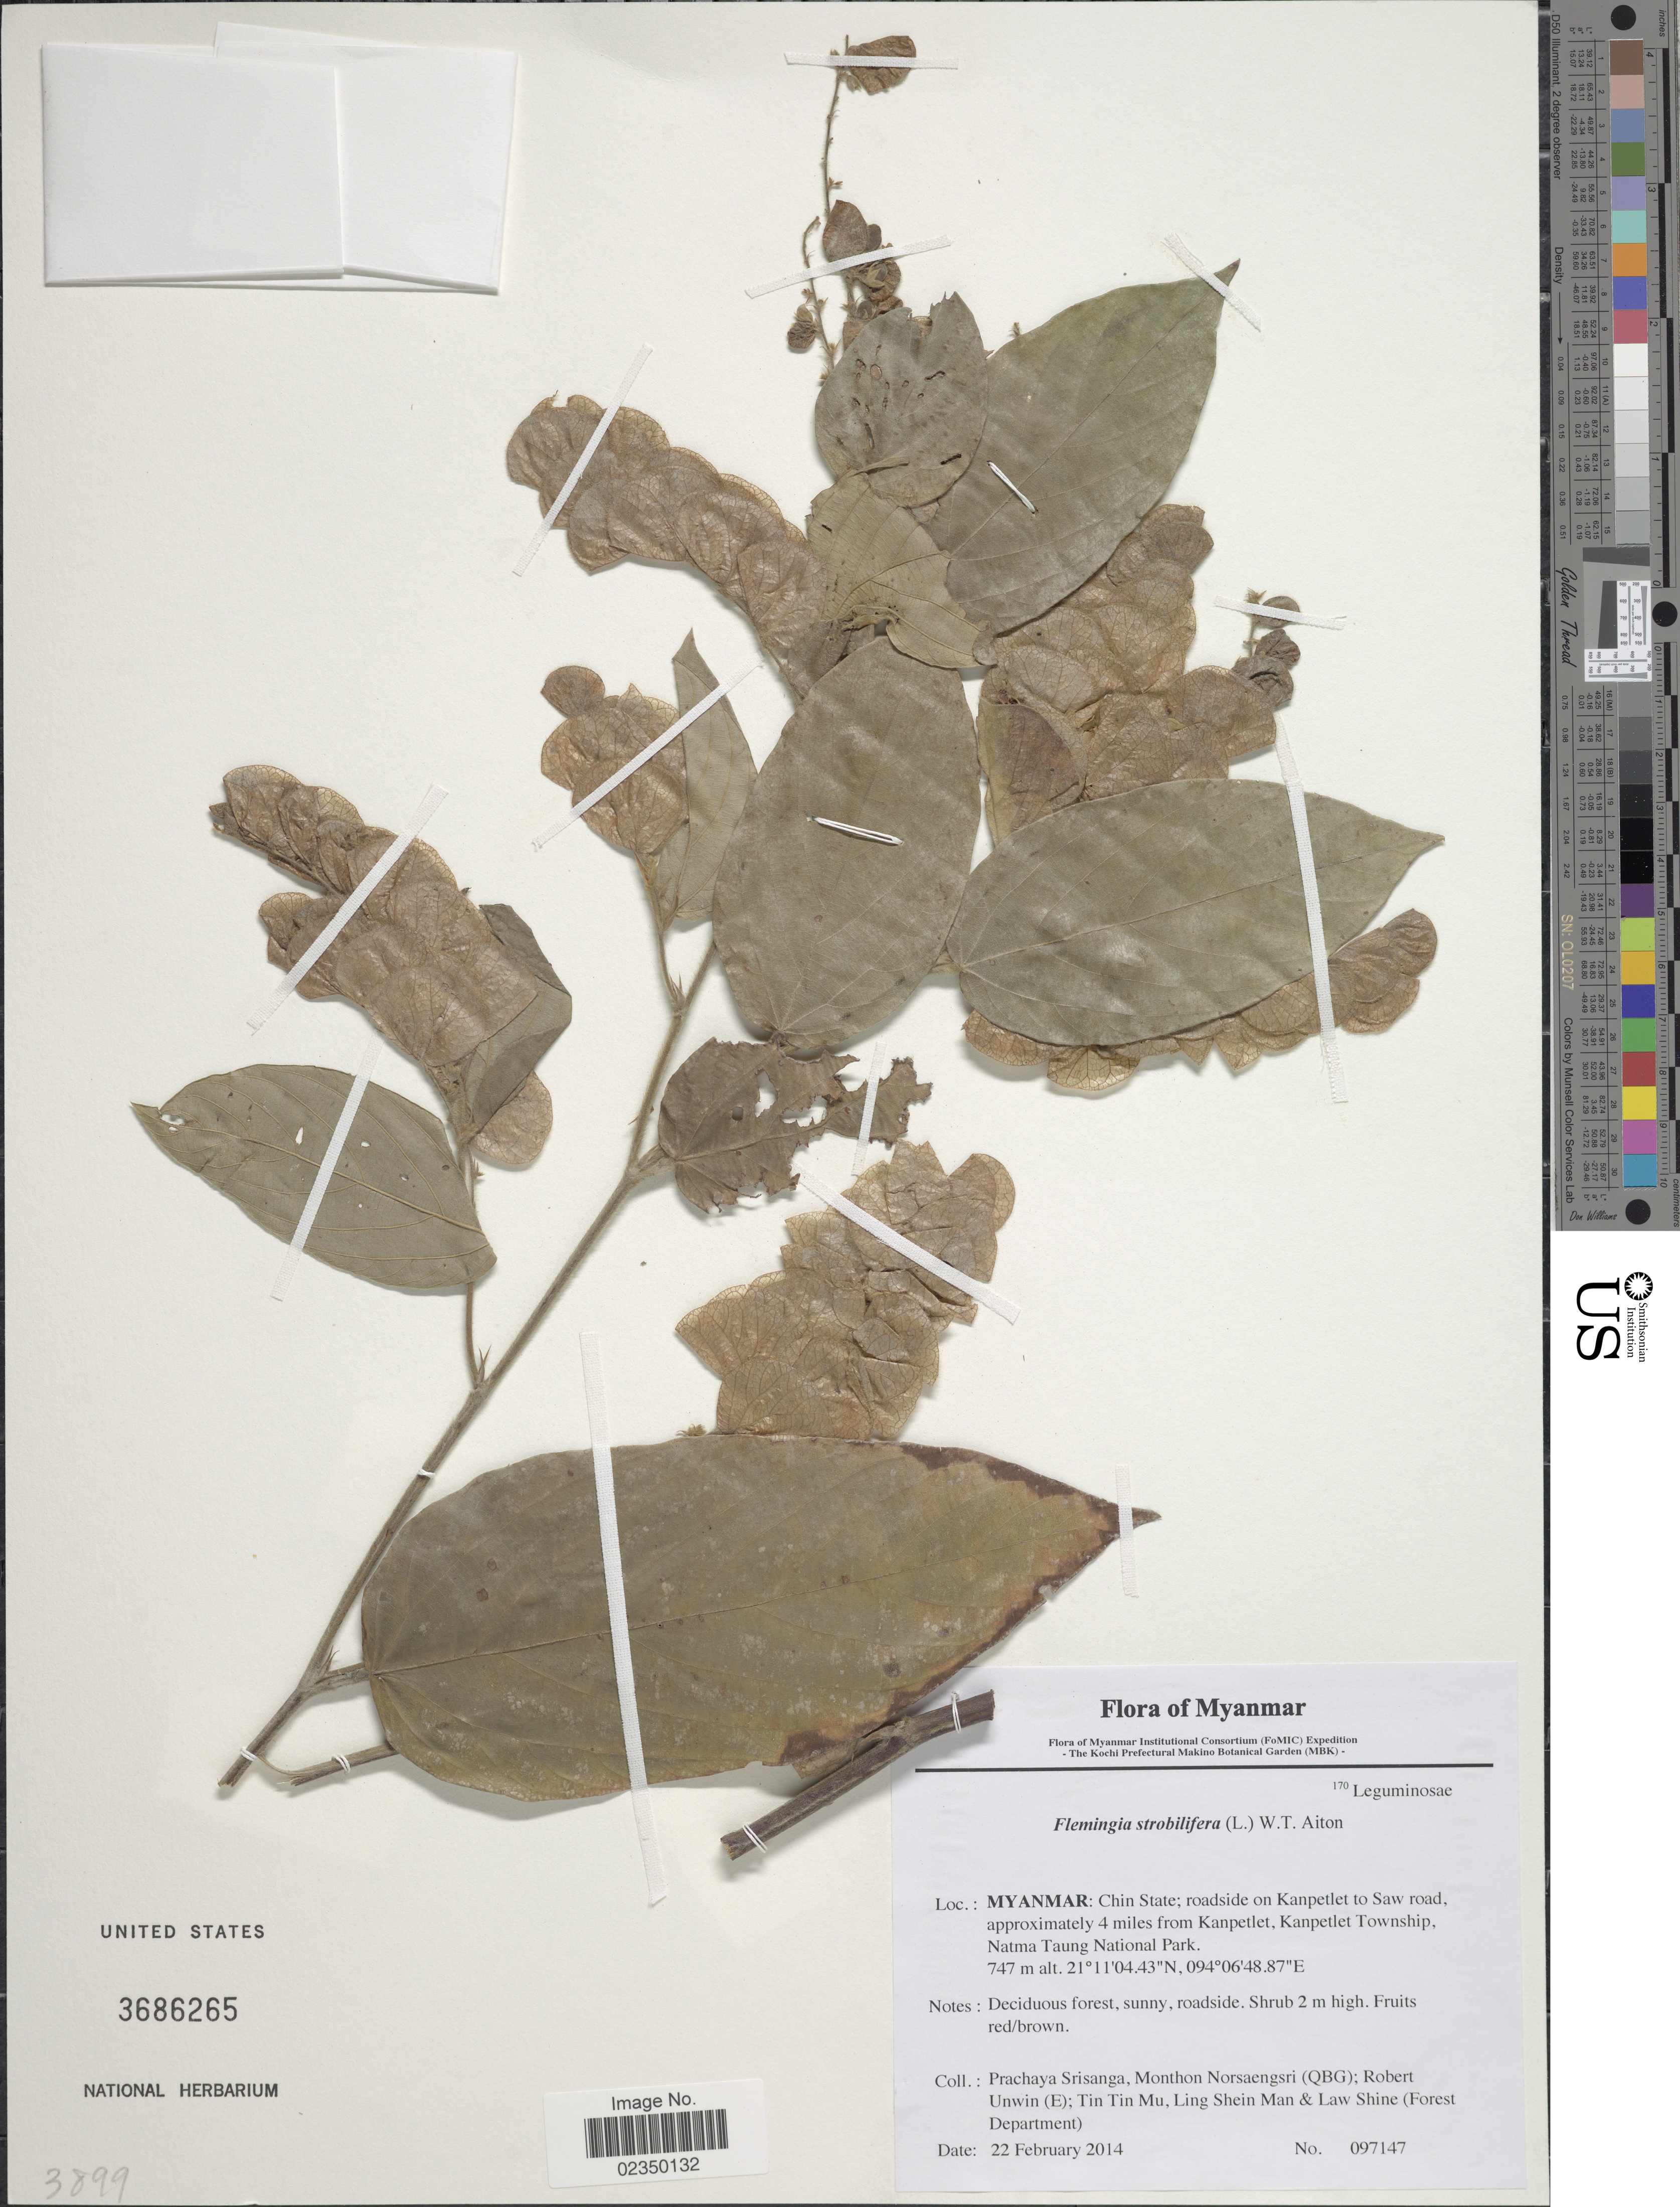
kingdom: Plantae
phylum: Tracheophyta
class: Magnoliopsida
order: Fabales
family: Fabaceae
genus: Flemingia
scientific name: Flemingia strobilifera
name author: (L.) W.T. Aiton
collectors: P. Srisanga, M. Norsaengsri, R. Unwin, Tin Tin Mu & et al.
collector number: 097147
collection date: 2014-02-22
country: Myanmar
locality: Myanmar: Chin State: roadside on Kanpetlet to Saw road, approximately 4 miles from Kanpetlet Township, Natma Taung National Park.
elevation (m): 747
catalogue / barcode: US 3686265